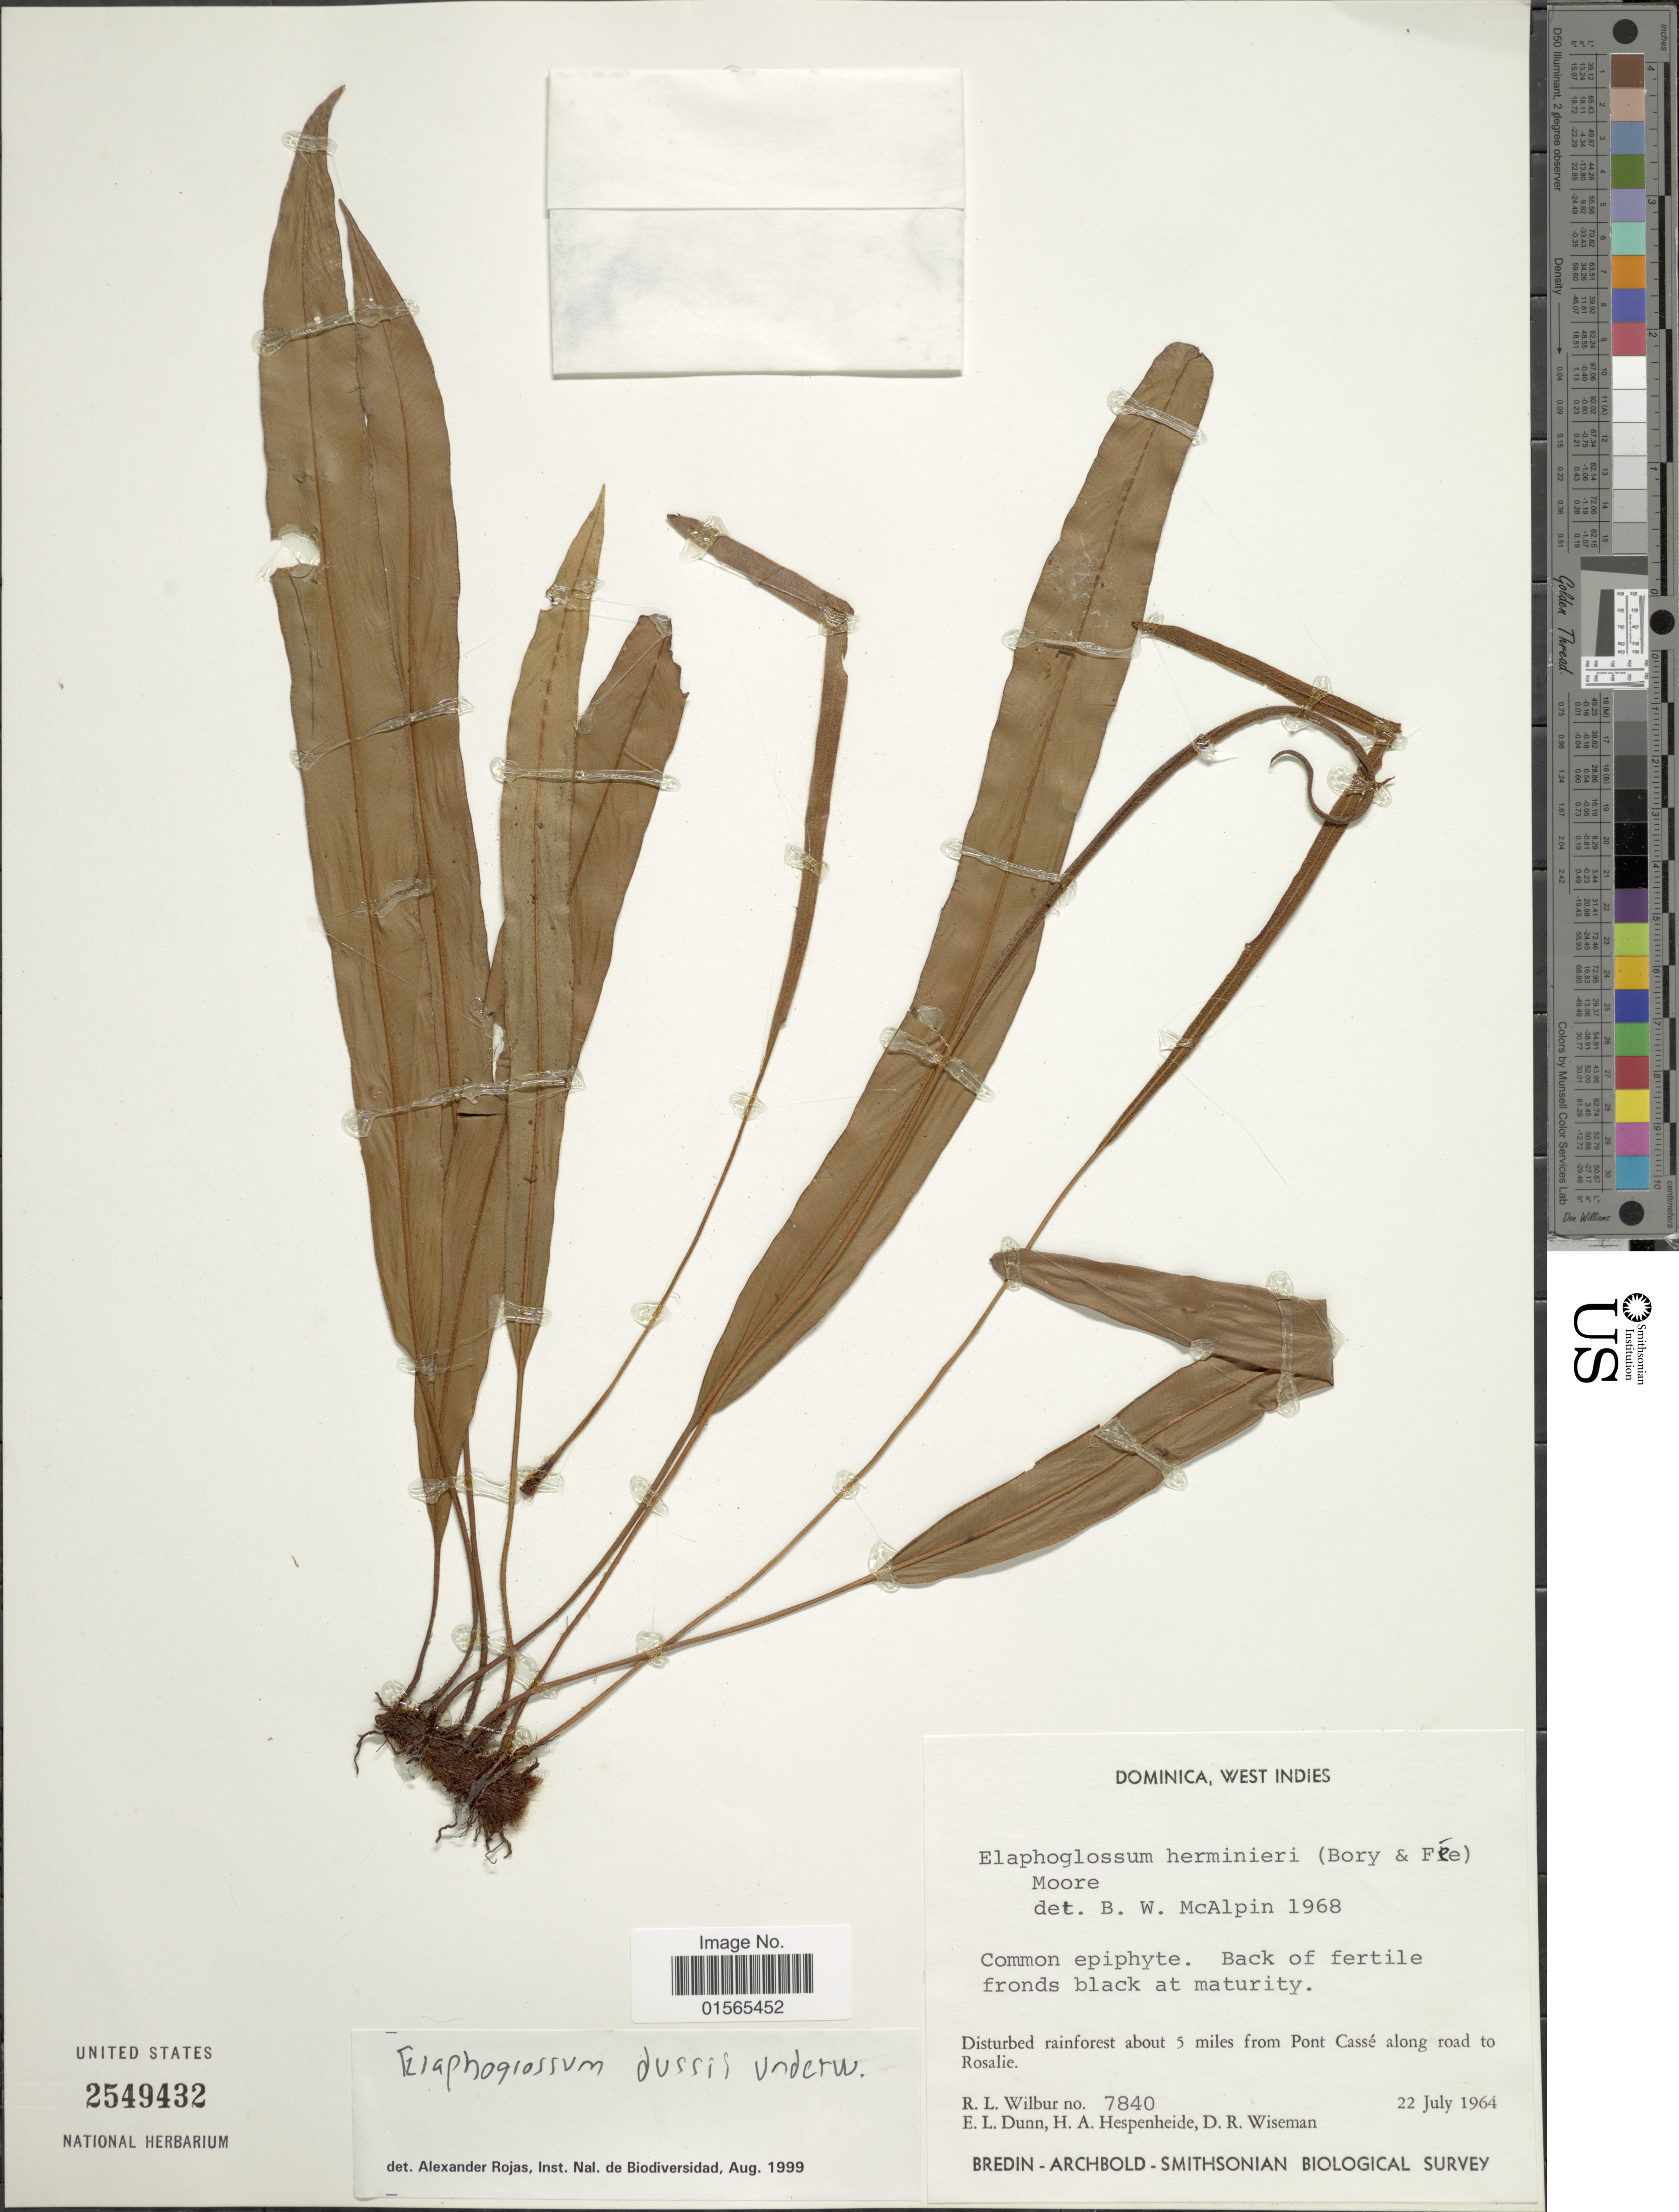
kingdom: Plantae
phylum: Tracheophyta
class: Polypodiopsida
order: Polypodiales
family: Dryopteridaceae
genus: Elaphoglossum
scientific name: Elaphoglossum herminieri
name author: (Bory & Fée) T. Moore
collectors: R. L. Wilbur, E. Dunn, H. A. Hespenheide & D. R. Wiseman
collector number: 7840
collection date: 1964-07-22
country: Dominica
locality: About 5 miles from Pont Casse along road to Rosalie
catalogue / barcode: US 2549432